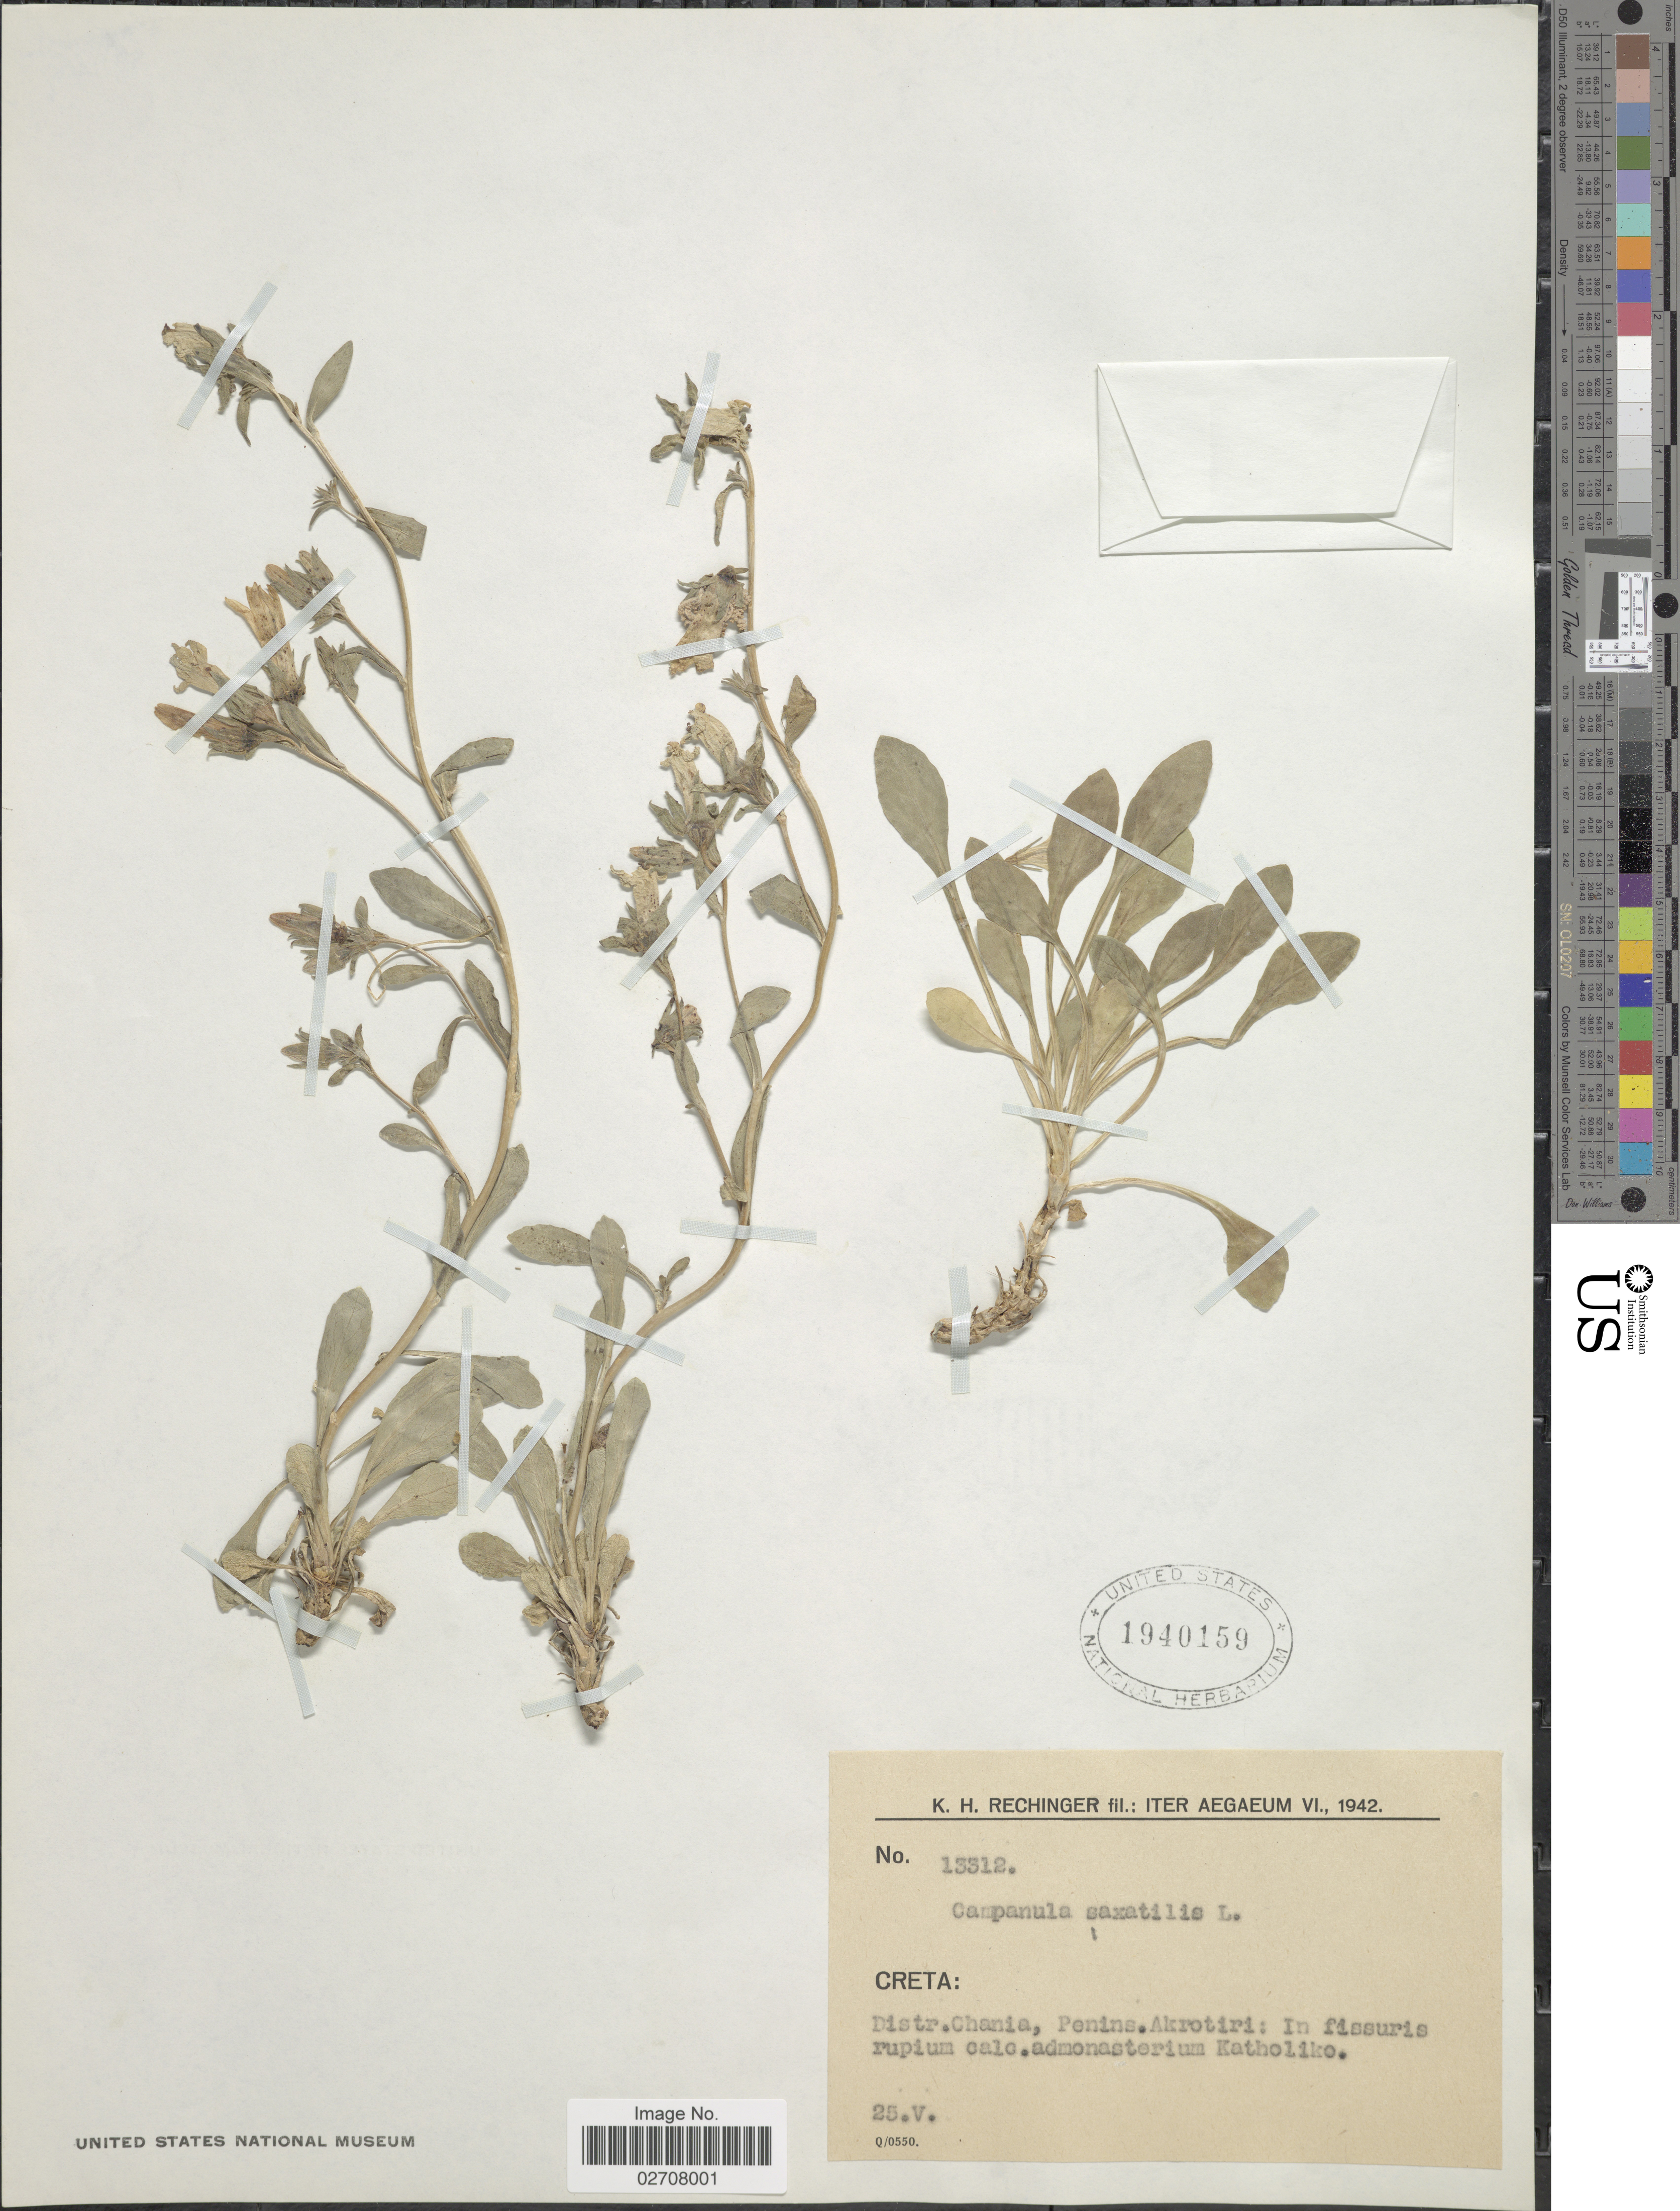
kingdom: Plantae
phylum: Tracheophyta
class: Magnoliopsida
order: Asterales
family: Campanulaceae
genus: Campanula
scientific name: Campanula saxatilis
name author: L.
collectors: K. H. Rechinger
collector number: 13312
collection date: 1942-05-25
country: Greece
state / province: Crete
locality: Creta: Distr. Chania, Penins. Akrotiri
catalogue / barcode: US 1940159